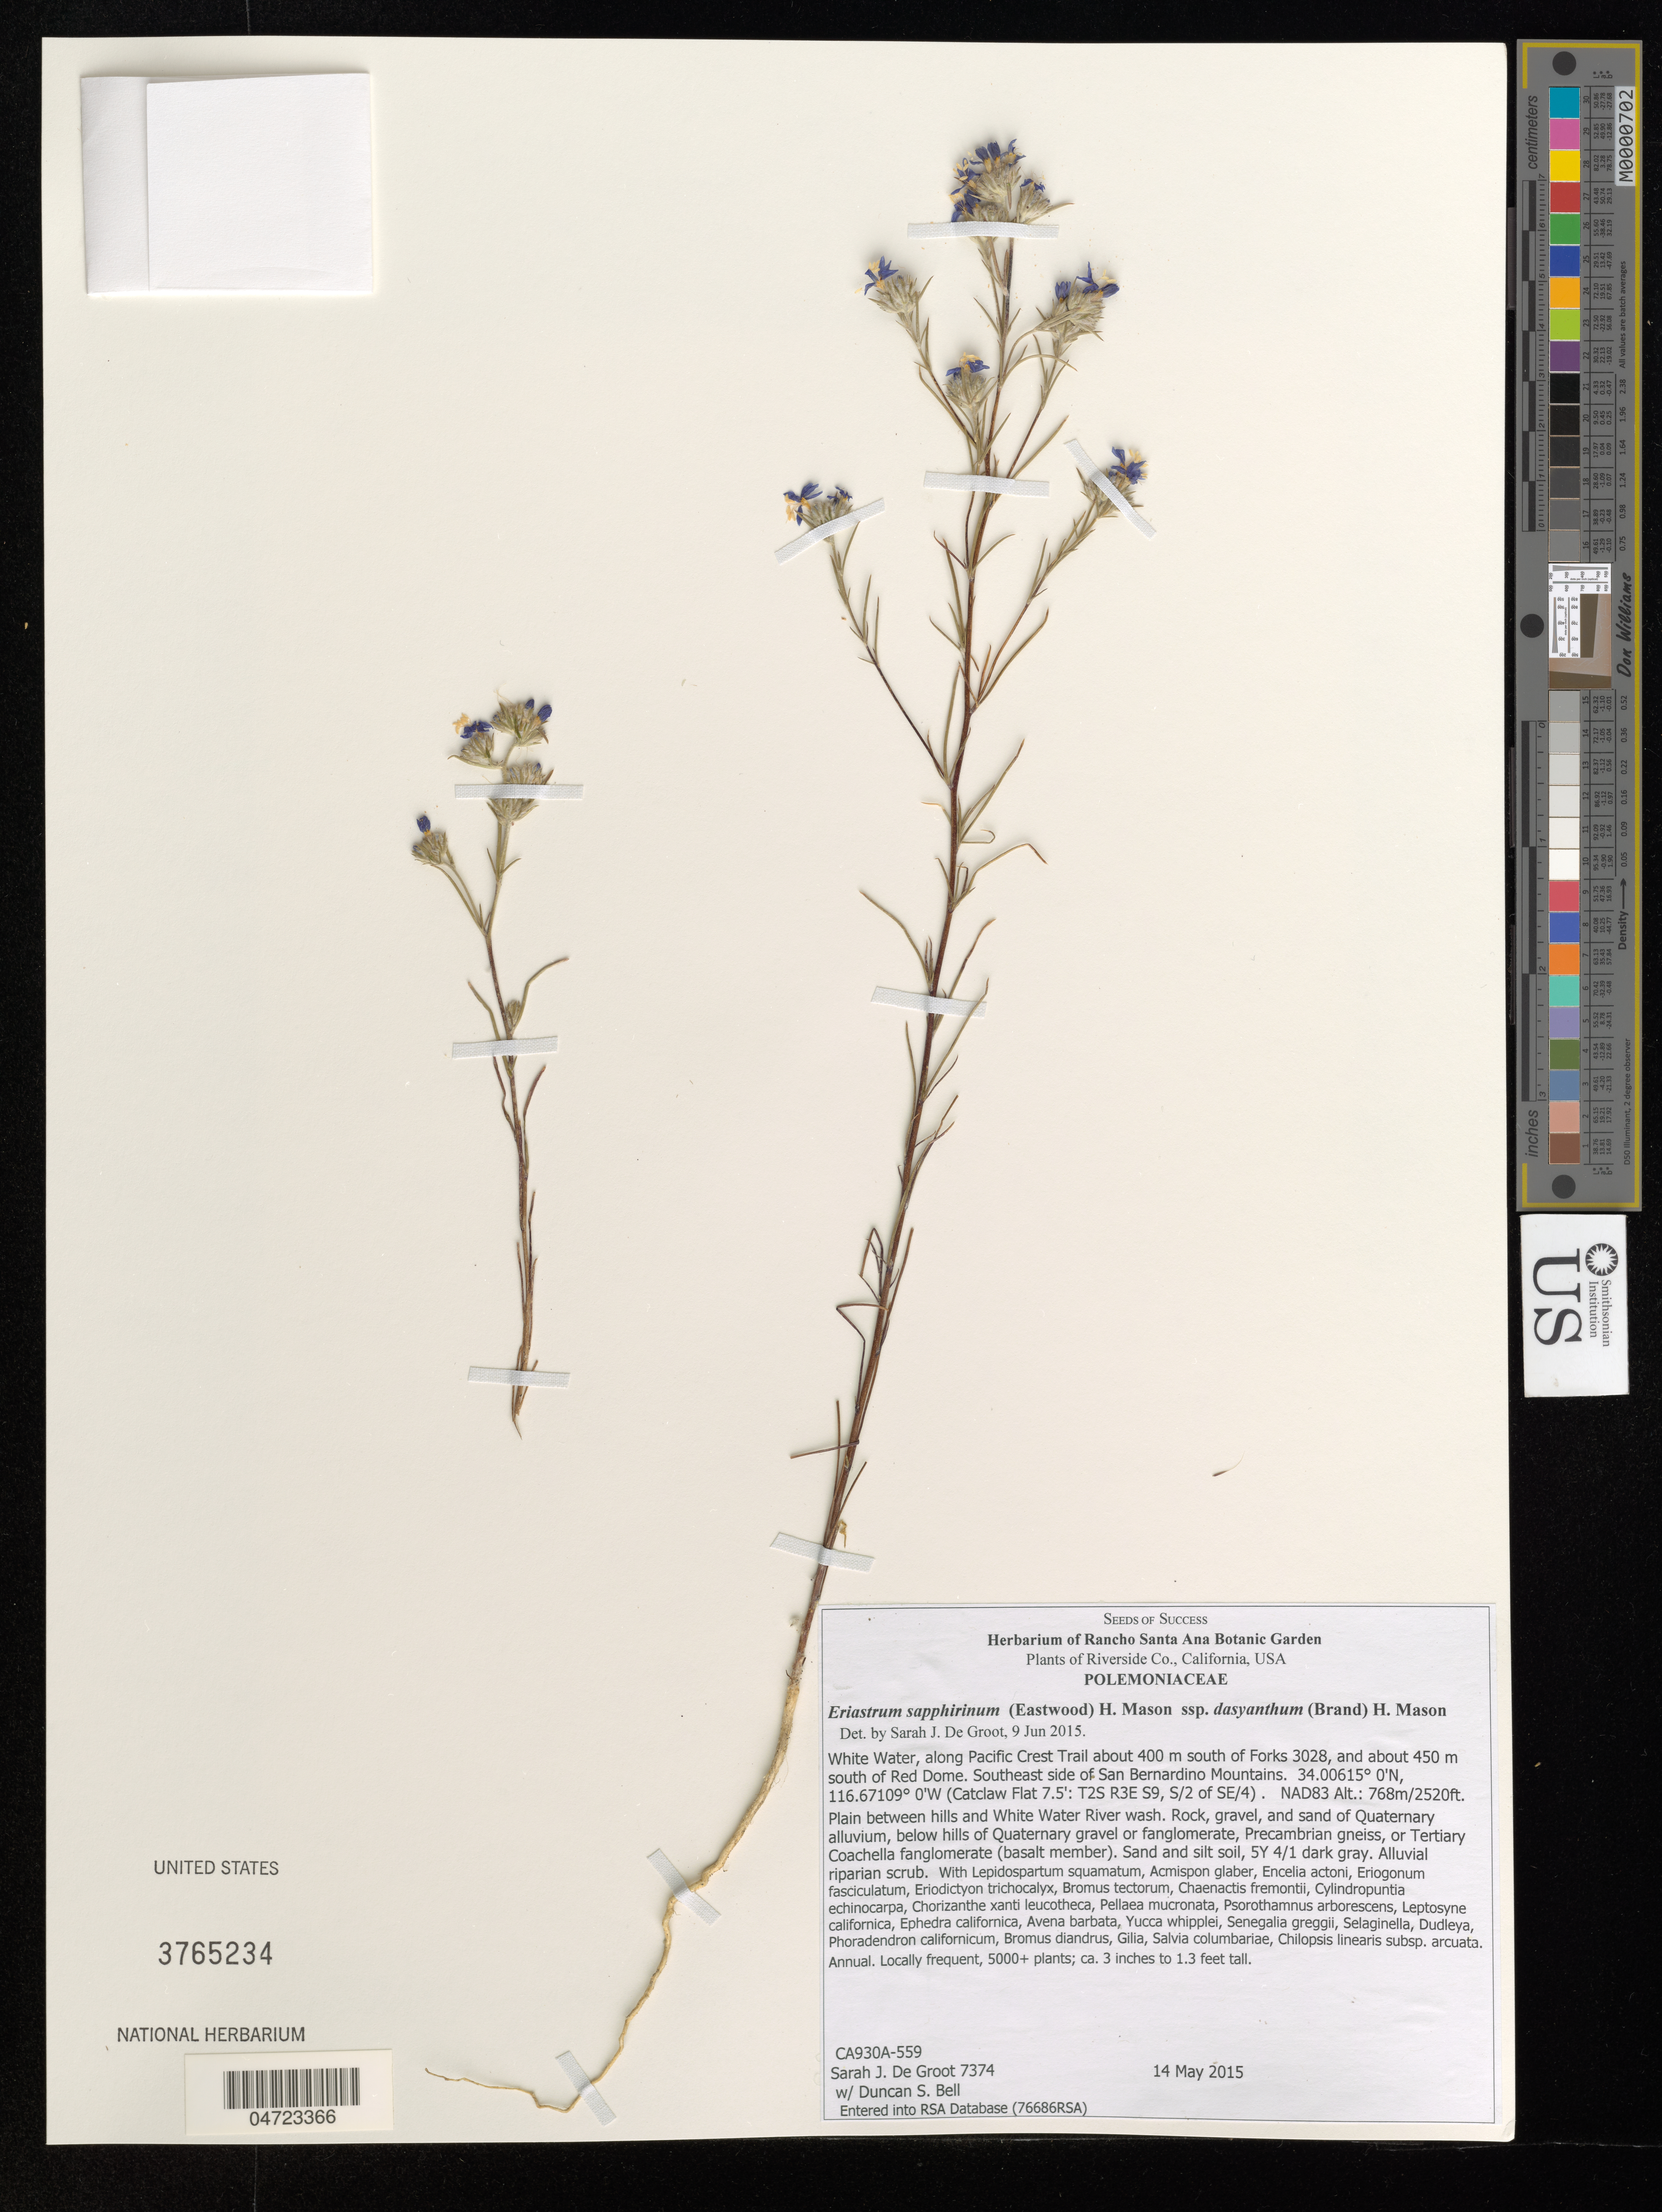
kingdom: Plantae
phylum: Tracheophyta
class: Magnoliopsida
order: Ericales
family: Polemoniaceae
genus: Eriastrum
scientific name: Eriastrum sapphirinum subsp. dasyanthum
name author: (Brand) H. Mason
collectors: S. De Groot & D. S. Bell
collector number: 7374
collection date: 2015-05-14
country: United States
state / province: California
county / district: Riverside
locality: Riverside Co. White Water, along Pacific Crest Trail about 400 m south of Forks 3028, and about 450 m south of Red Dome. Southeast side of San Bernardino Mountains. (Catclaw Flat 7.5': T2S R3E S9, S/2 of SE/4). NAD 83. Plain between hills and White Water River wash.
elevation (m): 768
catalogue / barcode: US 3765234